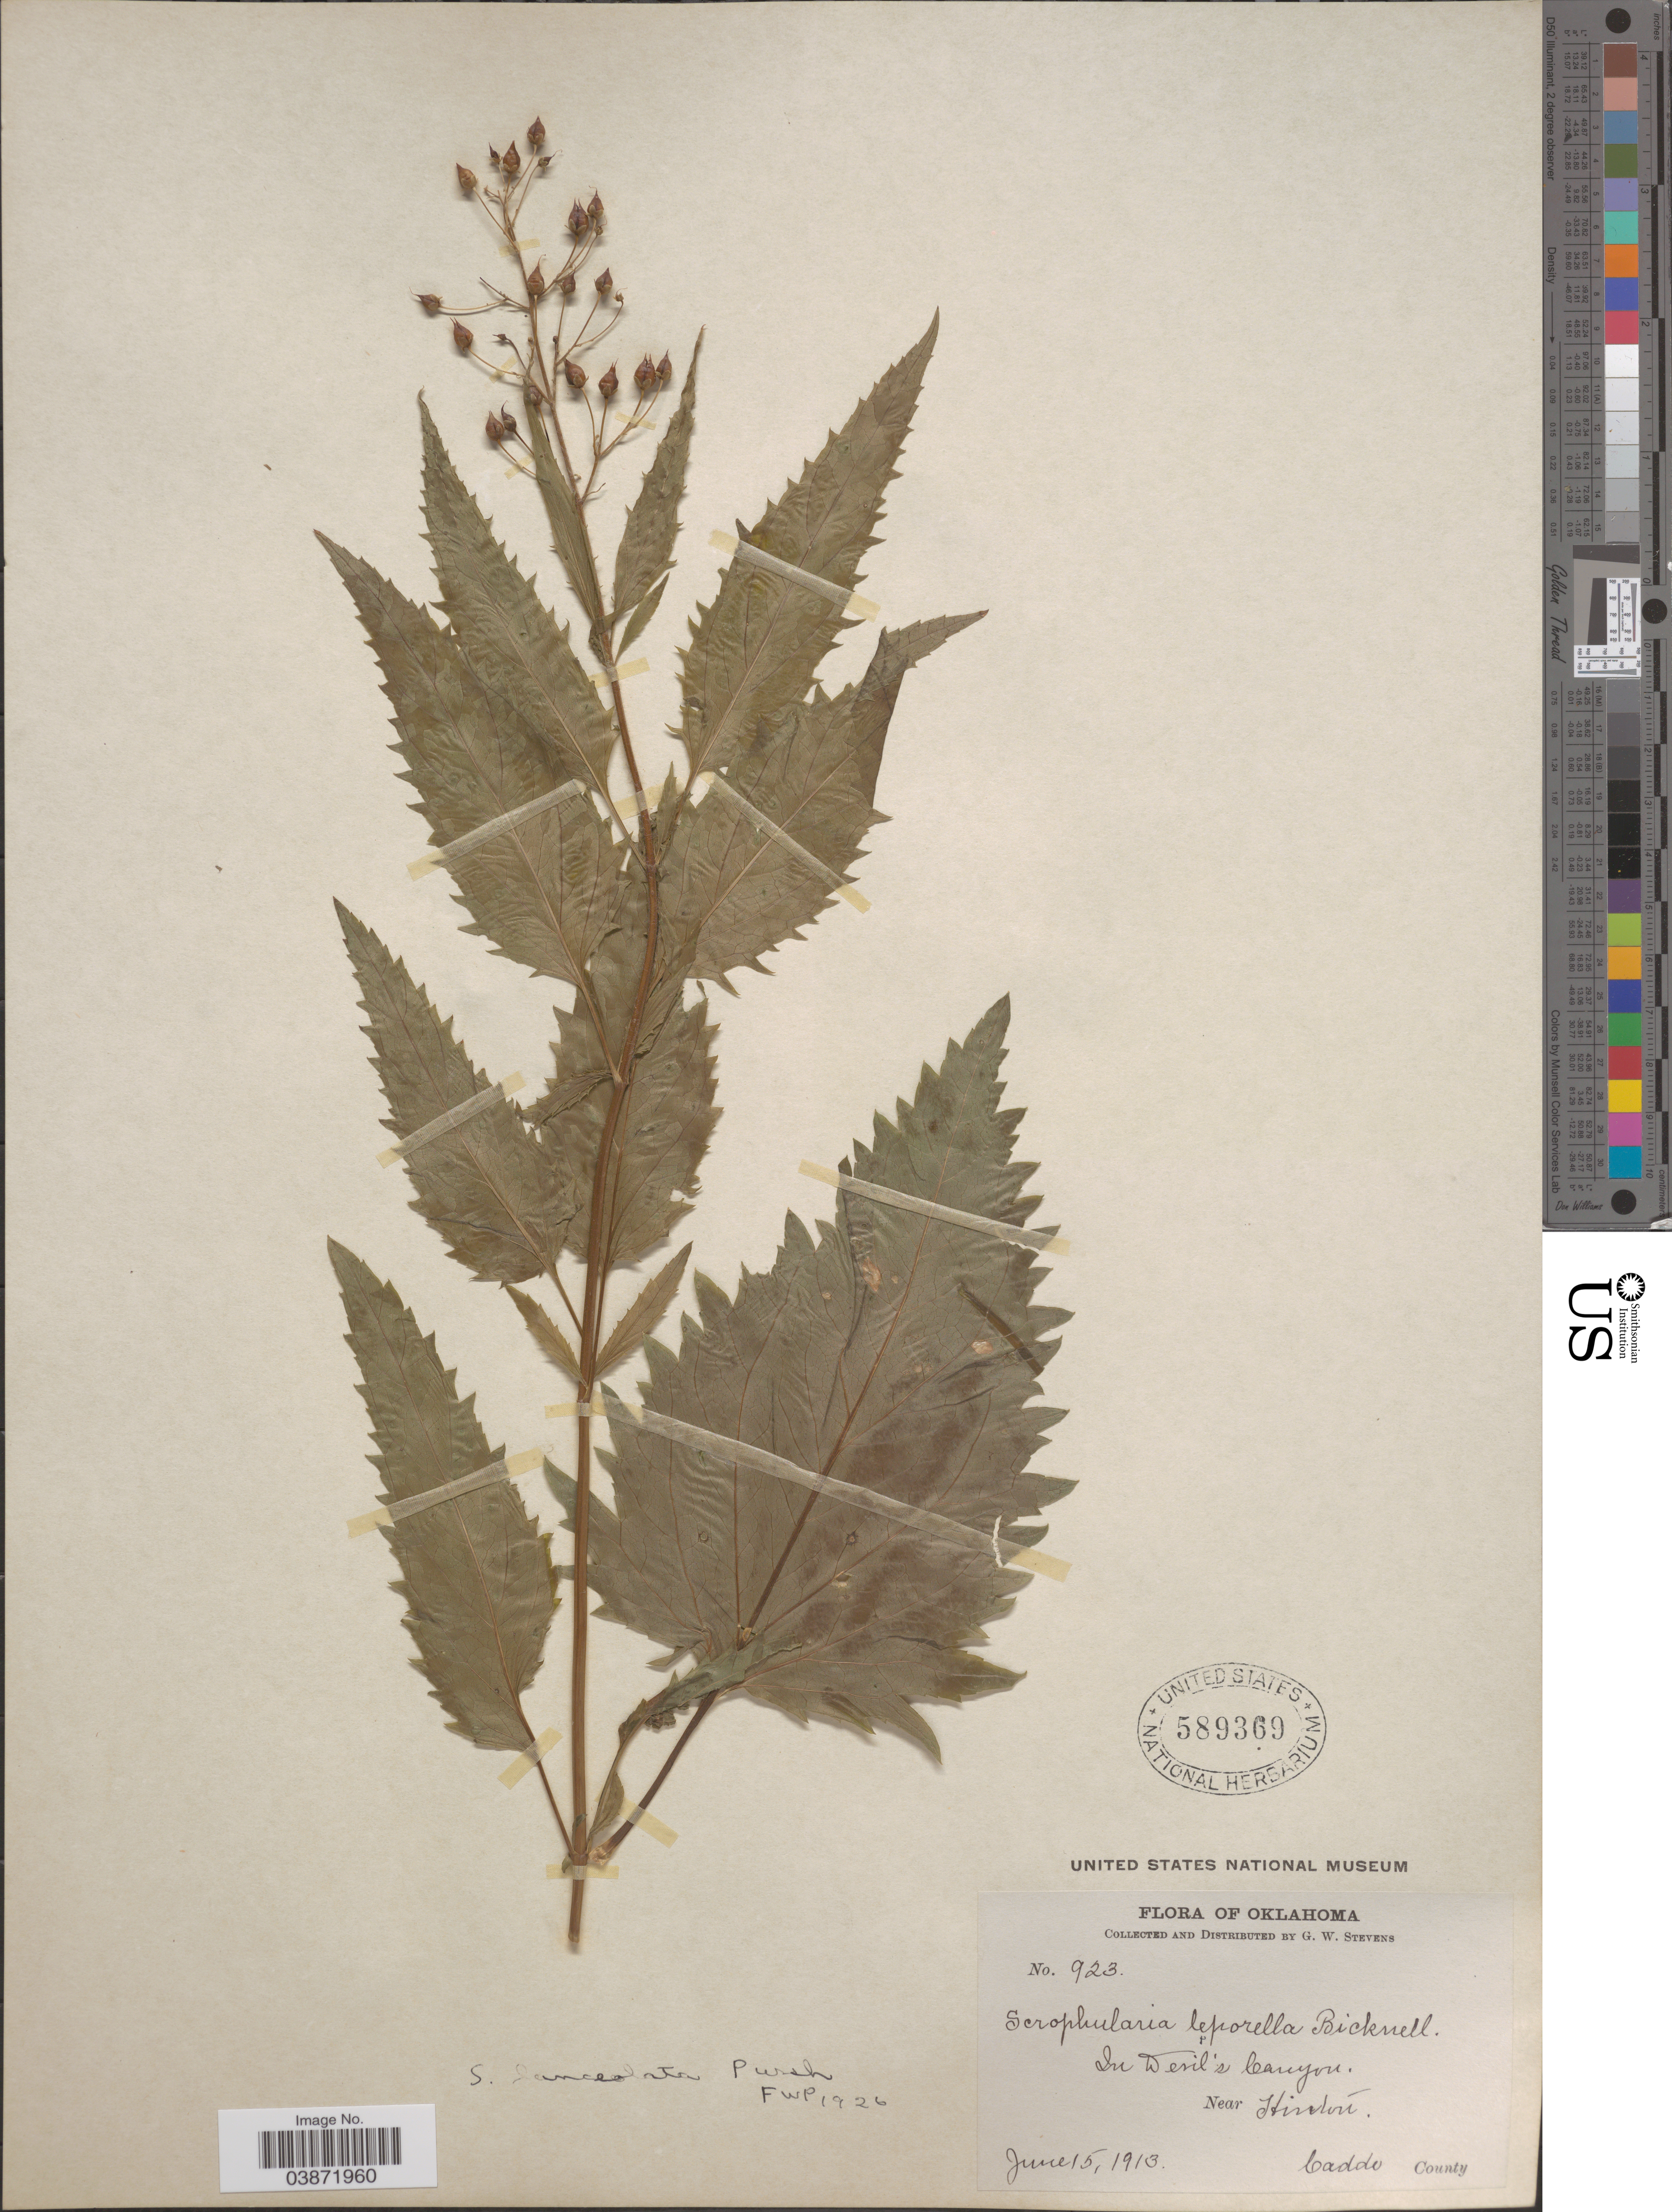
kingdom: Plantae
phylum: Tracheophyta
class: Magnoliopsida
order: Lamiales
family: Scrophulariaceae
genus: Scrophularia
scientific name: Scrophularia lanceolata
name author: Pursh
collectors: G. W. Stevens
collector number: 923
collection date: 1913-06-15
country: United States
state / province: Oklahoma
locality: In Devil's Canyon, Near Hinton. Caddo County.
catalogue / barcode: US 589369